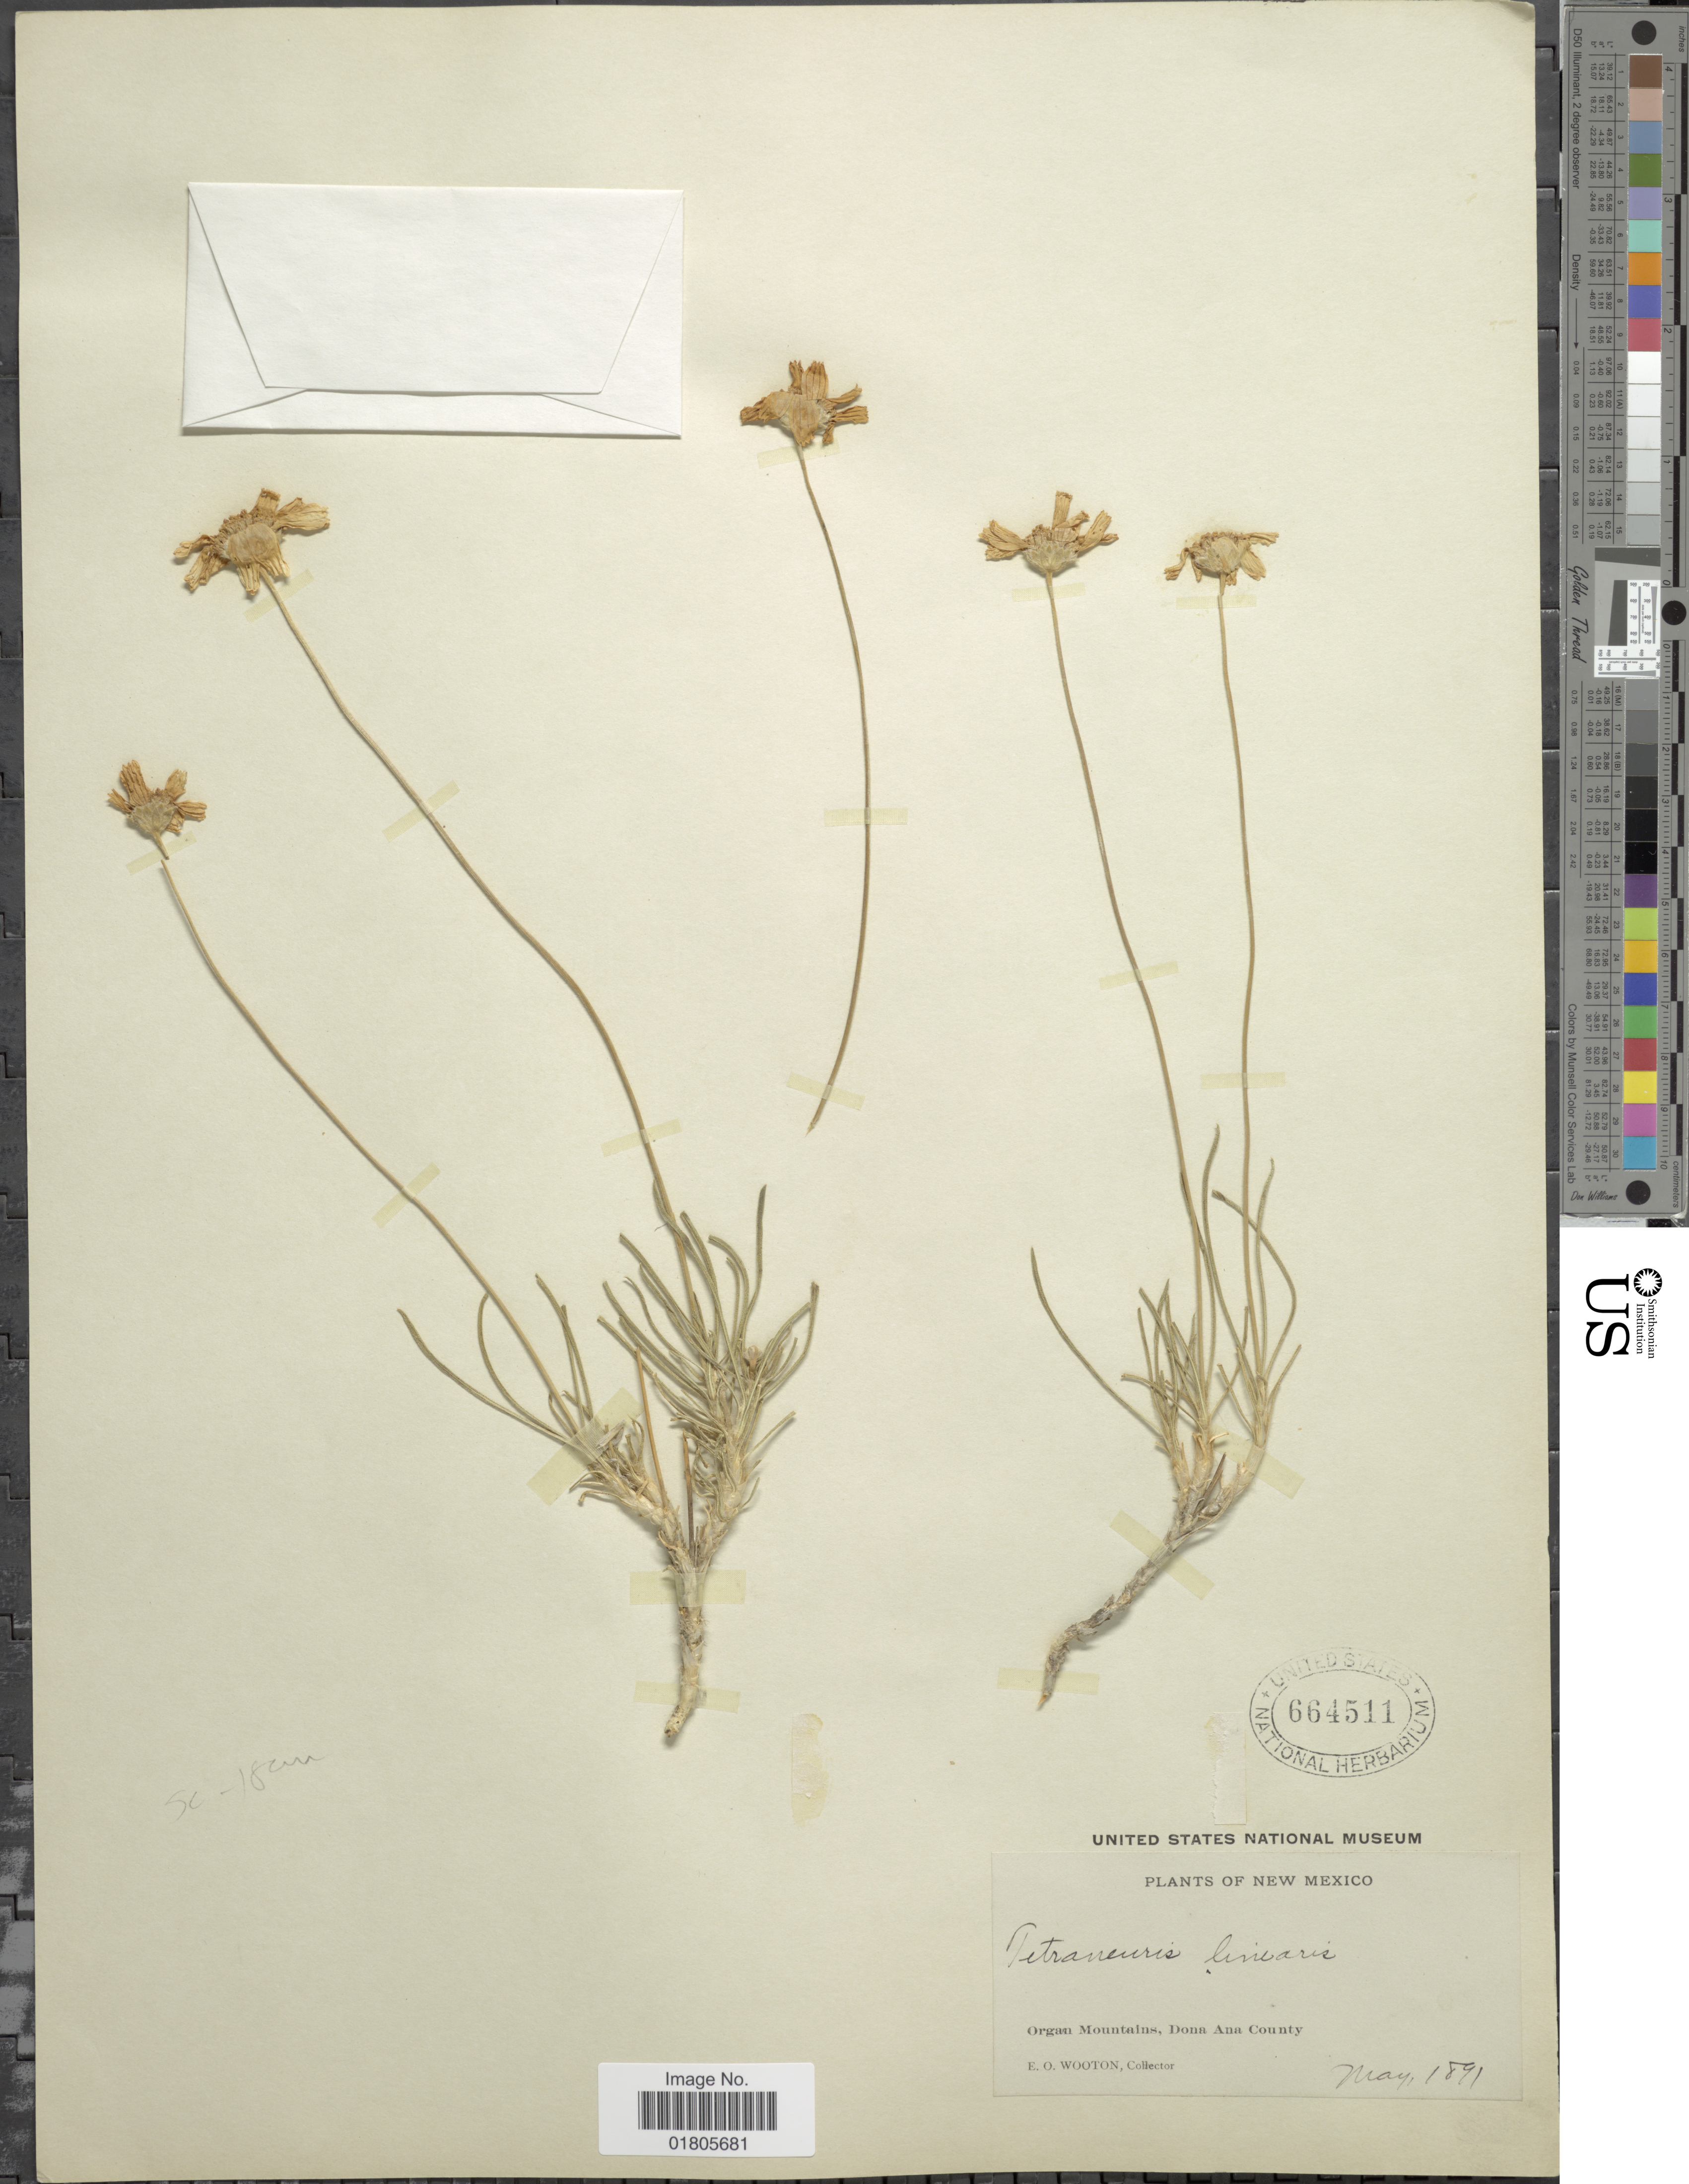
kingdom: Plantae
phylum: Tracheophyta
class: Magnoliopsida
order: Asterales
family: Asteraceae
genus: Actinea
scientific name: Actinea scaposa var. linearis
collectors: E. O. Wooton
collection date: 1891-05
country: United States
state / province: New Mexico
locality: Organ Mountains, Dona Ana County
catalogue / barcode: US 664511